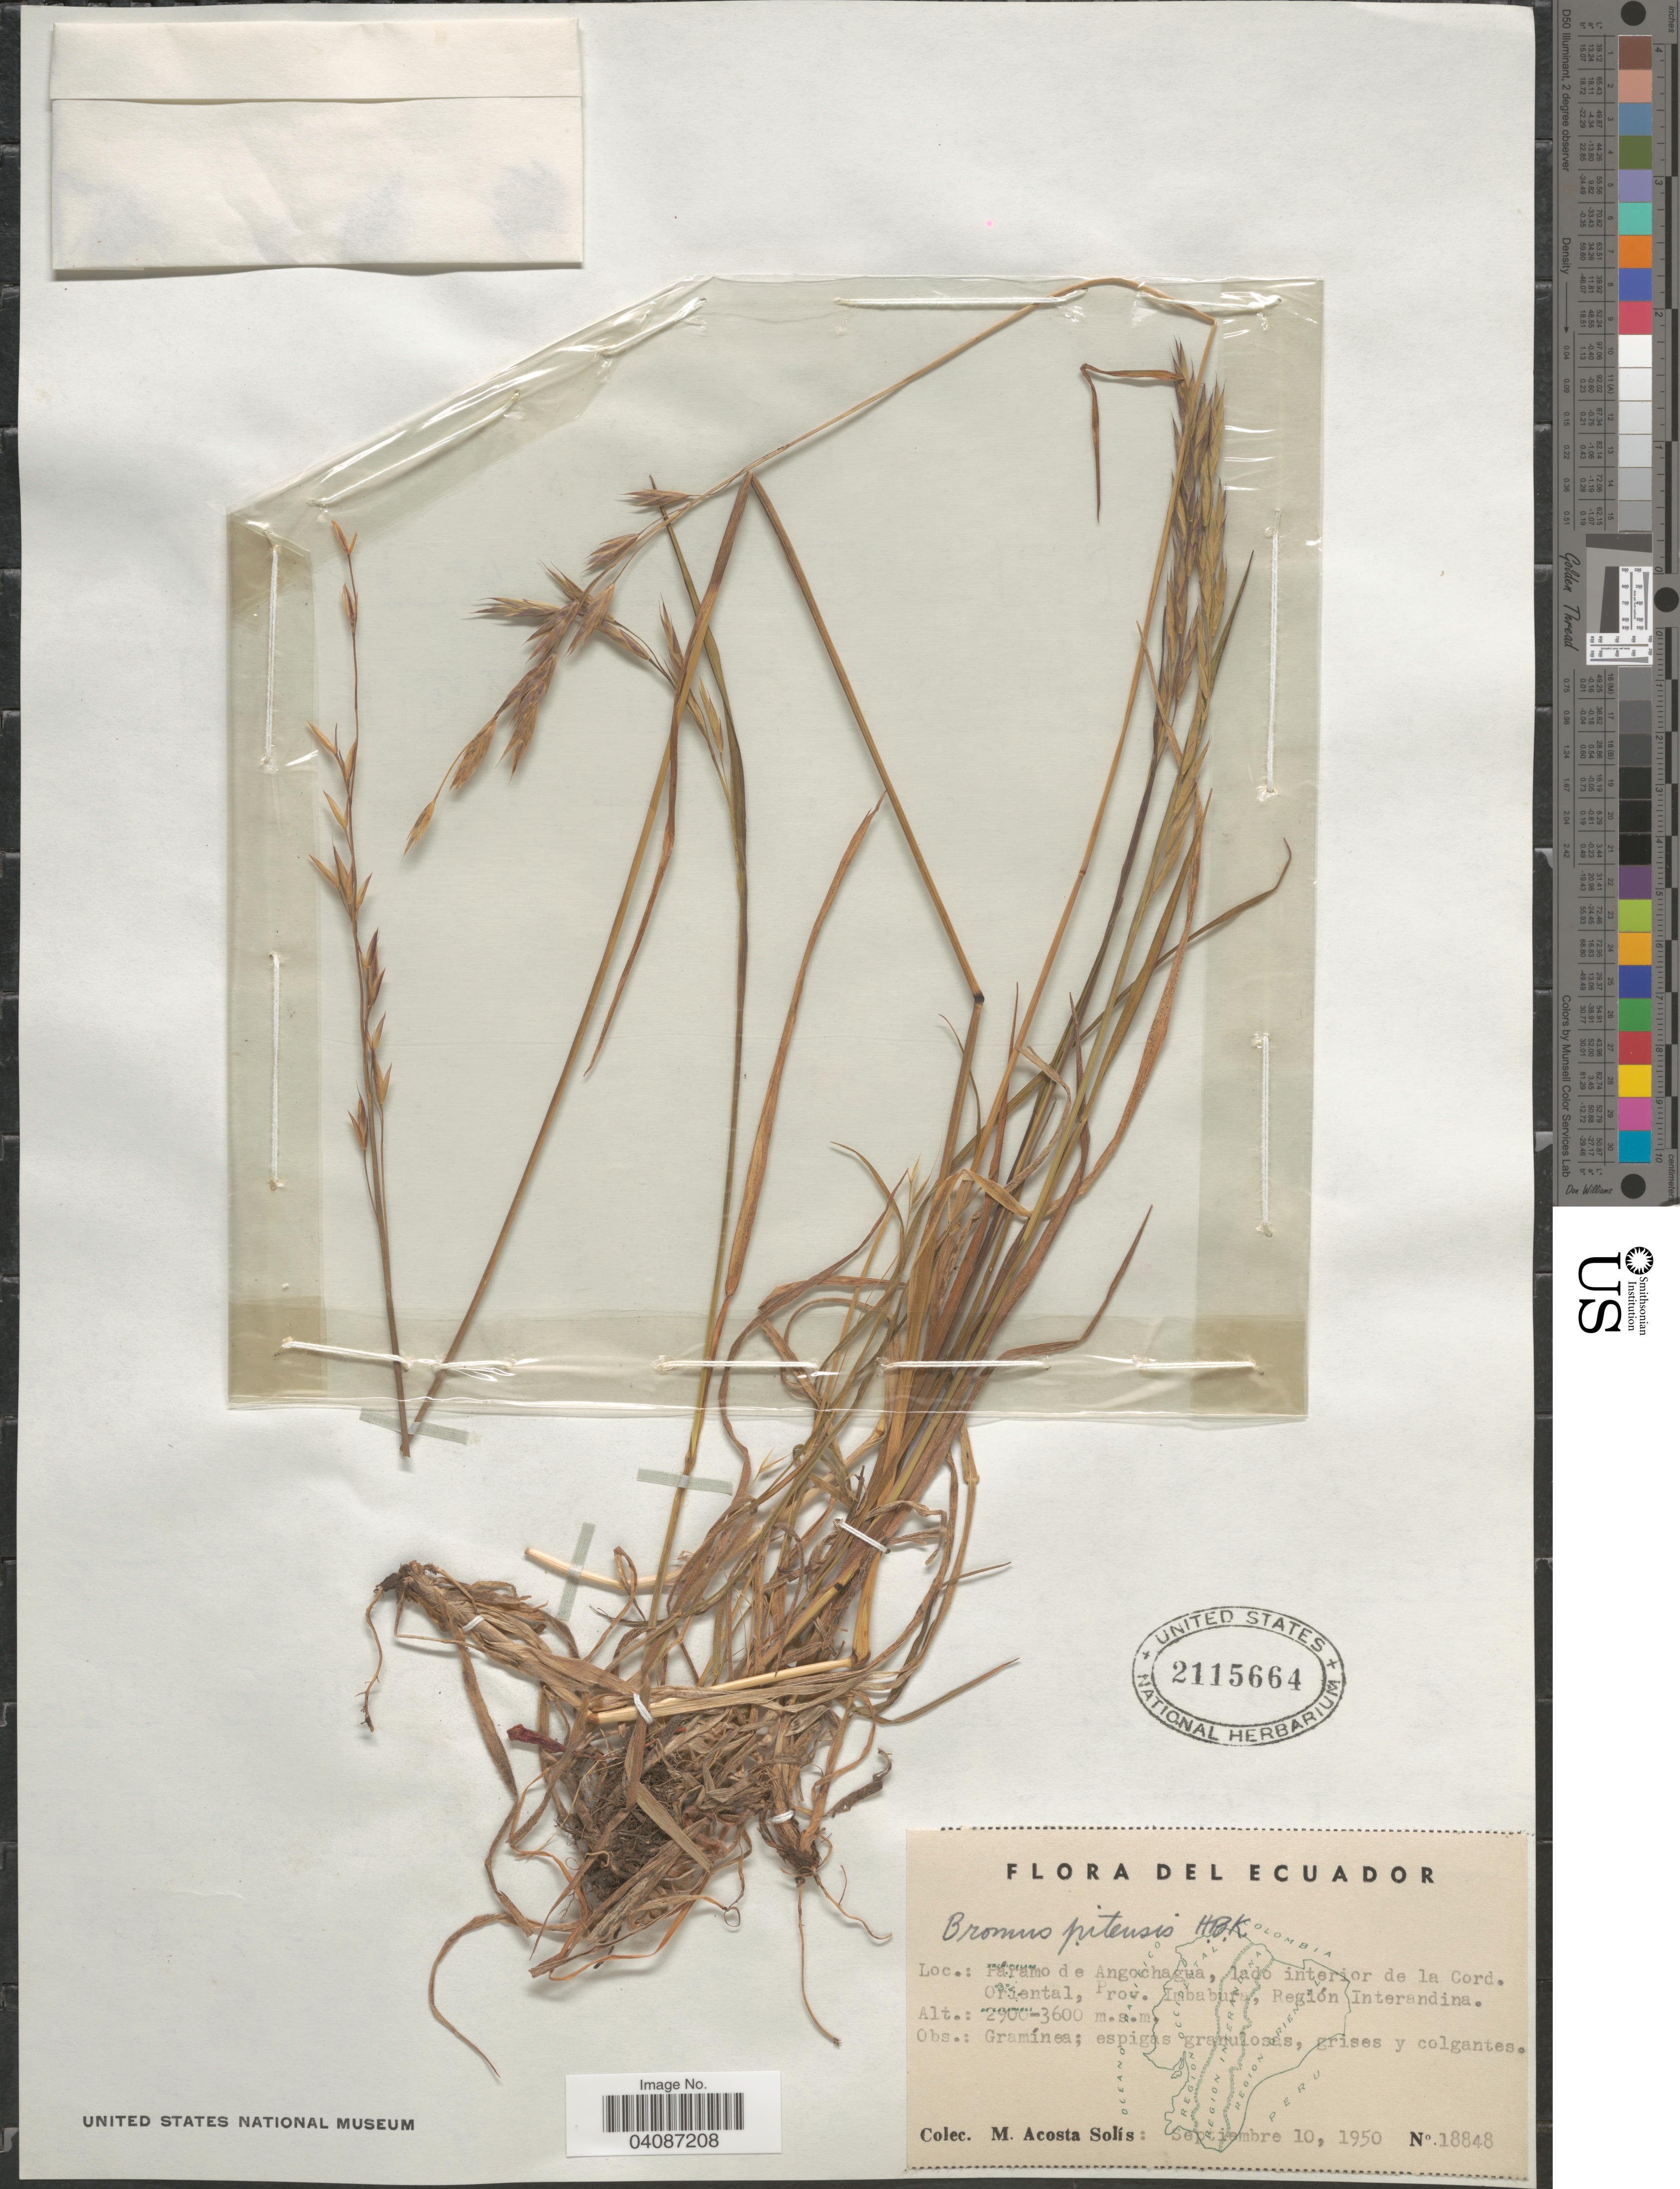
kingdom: Plantae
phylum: Tracheophyta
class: Liliopsida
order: Poales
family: Poaceae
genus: Bromus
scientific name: Bromus pitensis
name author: Kunth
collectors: M. Acosta Solis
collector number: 18848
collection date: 1950-09-10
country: Ecuador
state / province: Imbabura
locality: Páramo de Angochagua, lado interior de la Cord. Oriental, Región Interandina.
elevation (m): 2900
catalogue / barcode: US 2115664